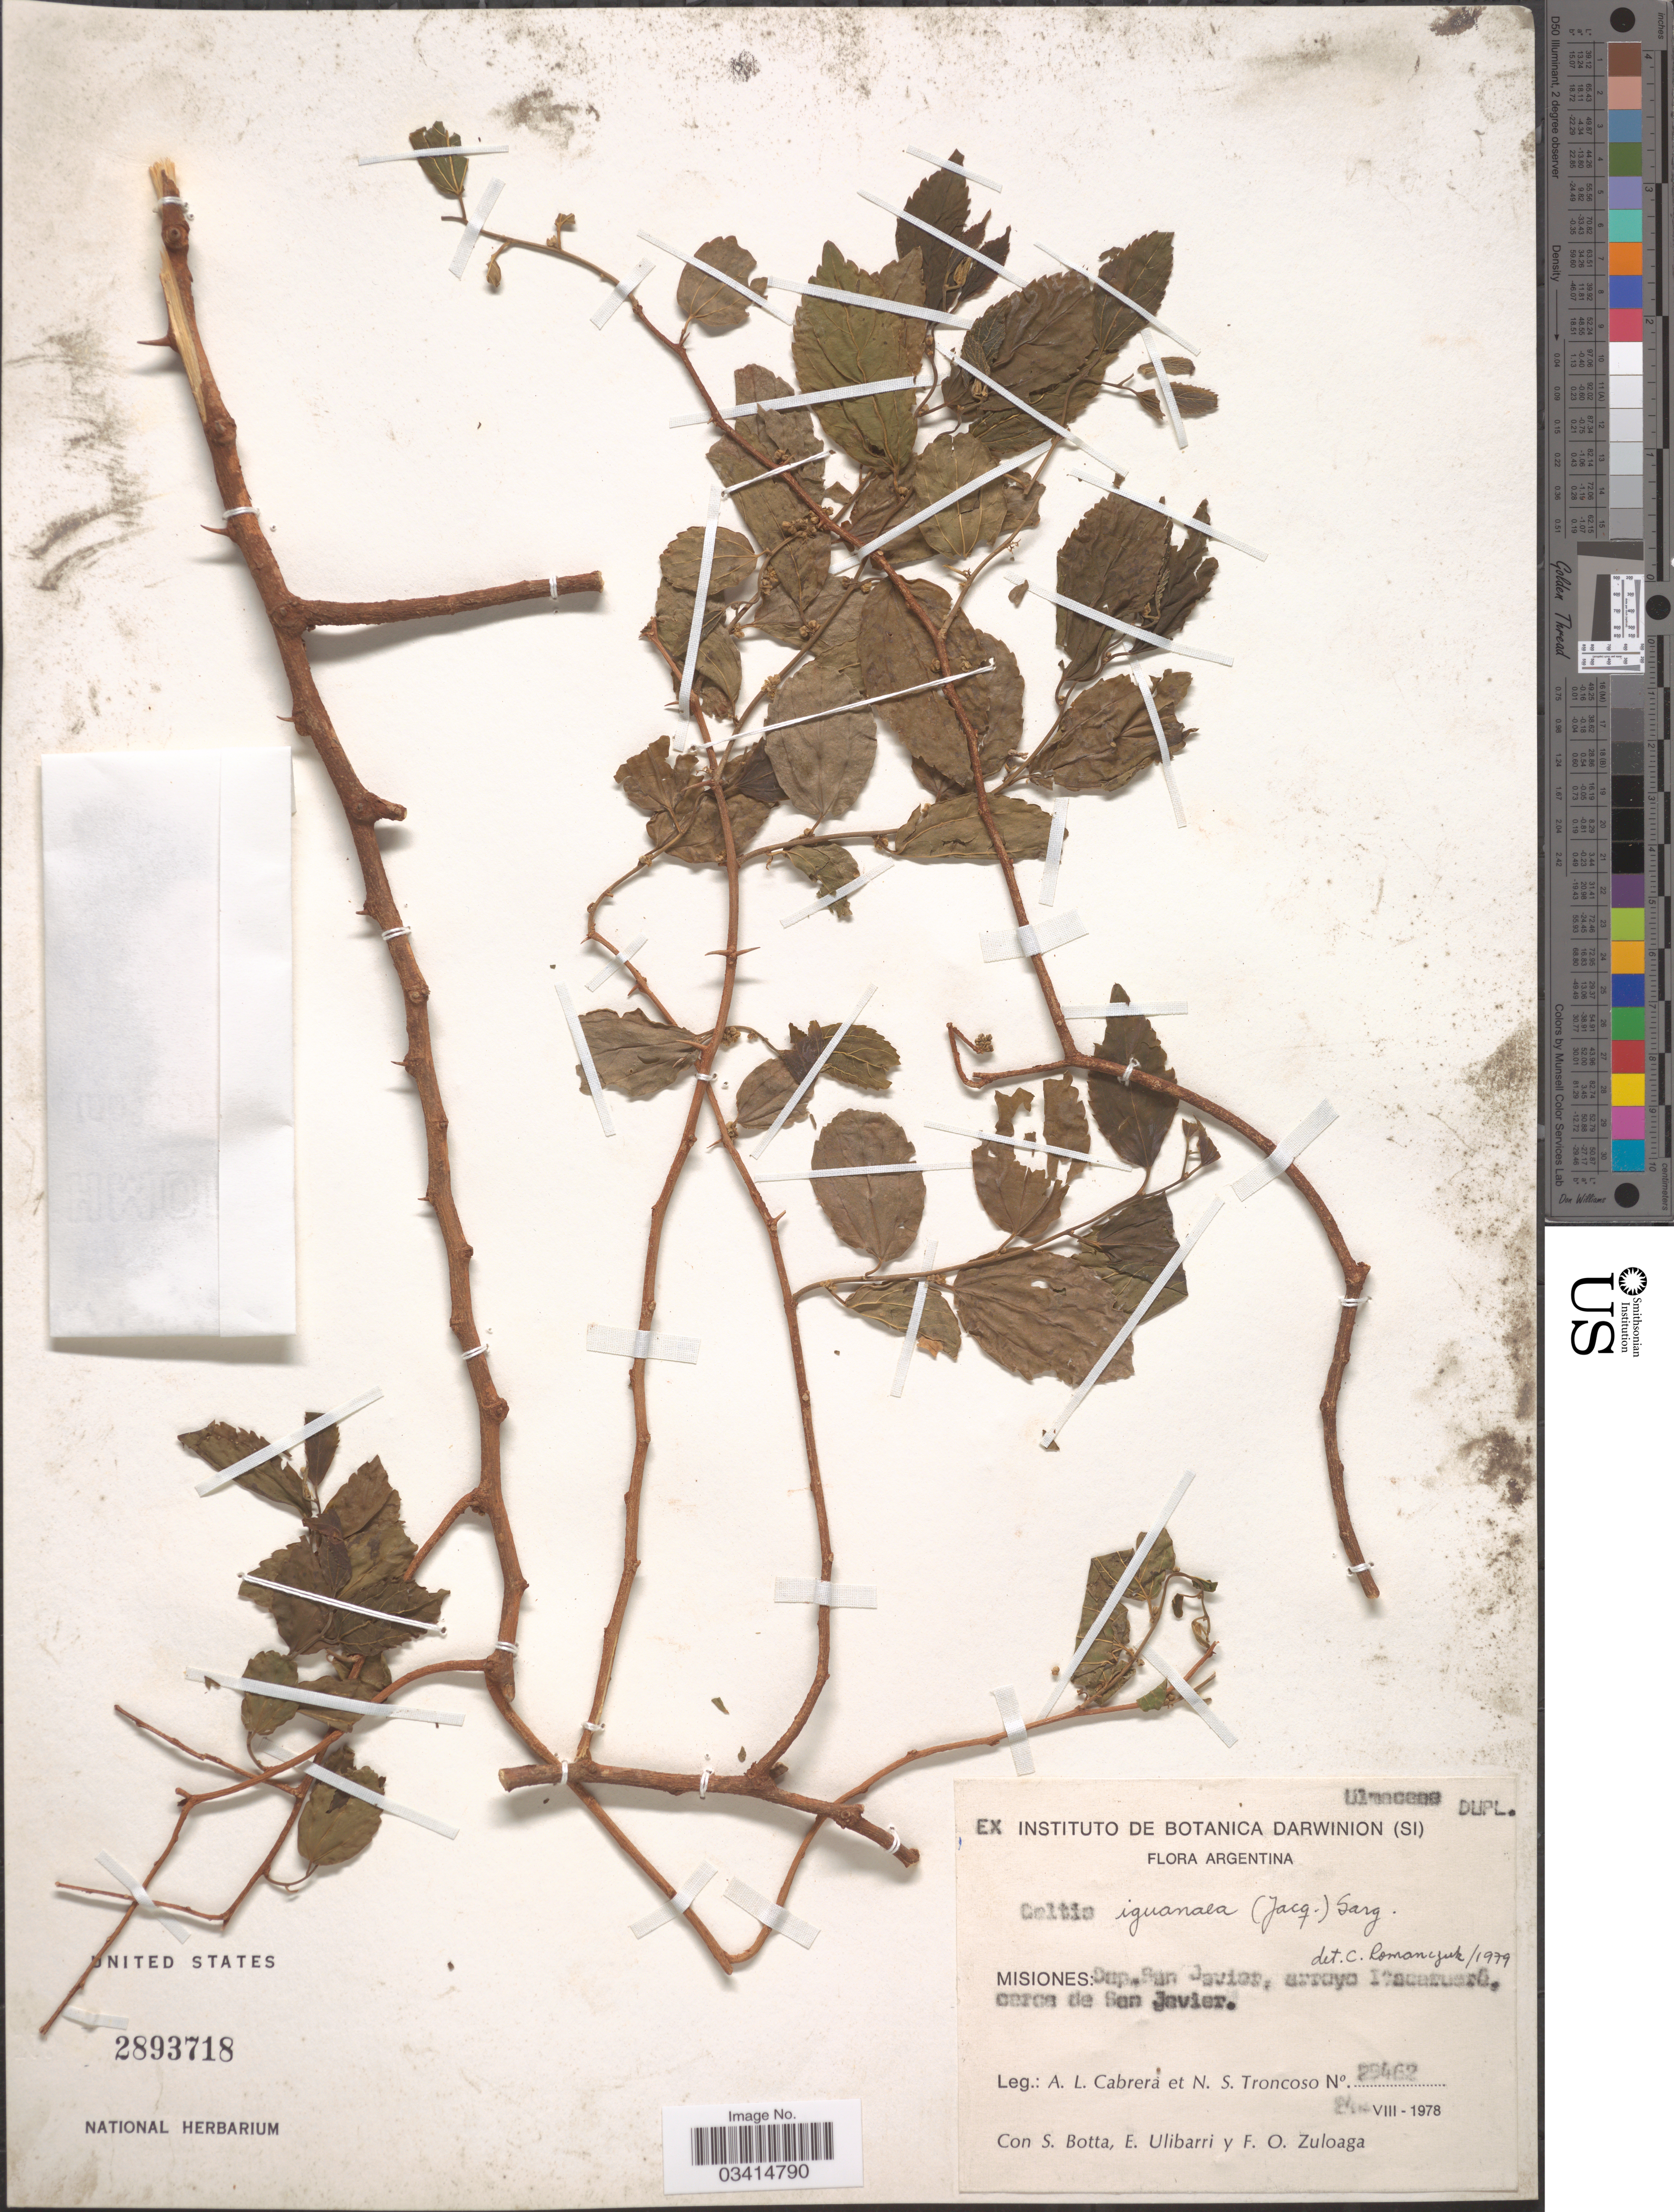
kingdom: Plantae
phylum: Tracheophyta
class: Magnoliopsida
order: Rosales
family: Cannabaceae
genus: Celtis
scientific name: Celtis iguanaea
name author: (Jacq.) Sarg.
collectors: A. L. Cabrera, N. Troncoso, S. Botta, E. Ulibarri & F. O. Zuloaga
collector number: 29462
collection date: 1978-08-24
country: Argentina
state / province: Misiones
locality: Dep. San Javier, arroyo Itacaruara, cerca de San Javier.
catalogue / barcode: US 2893718